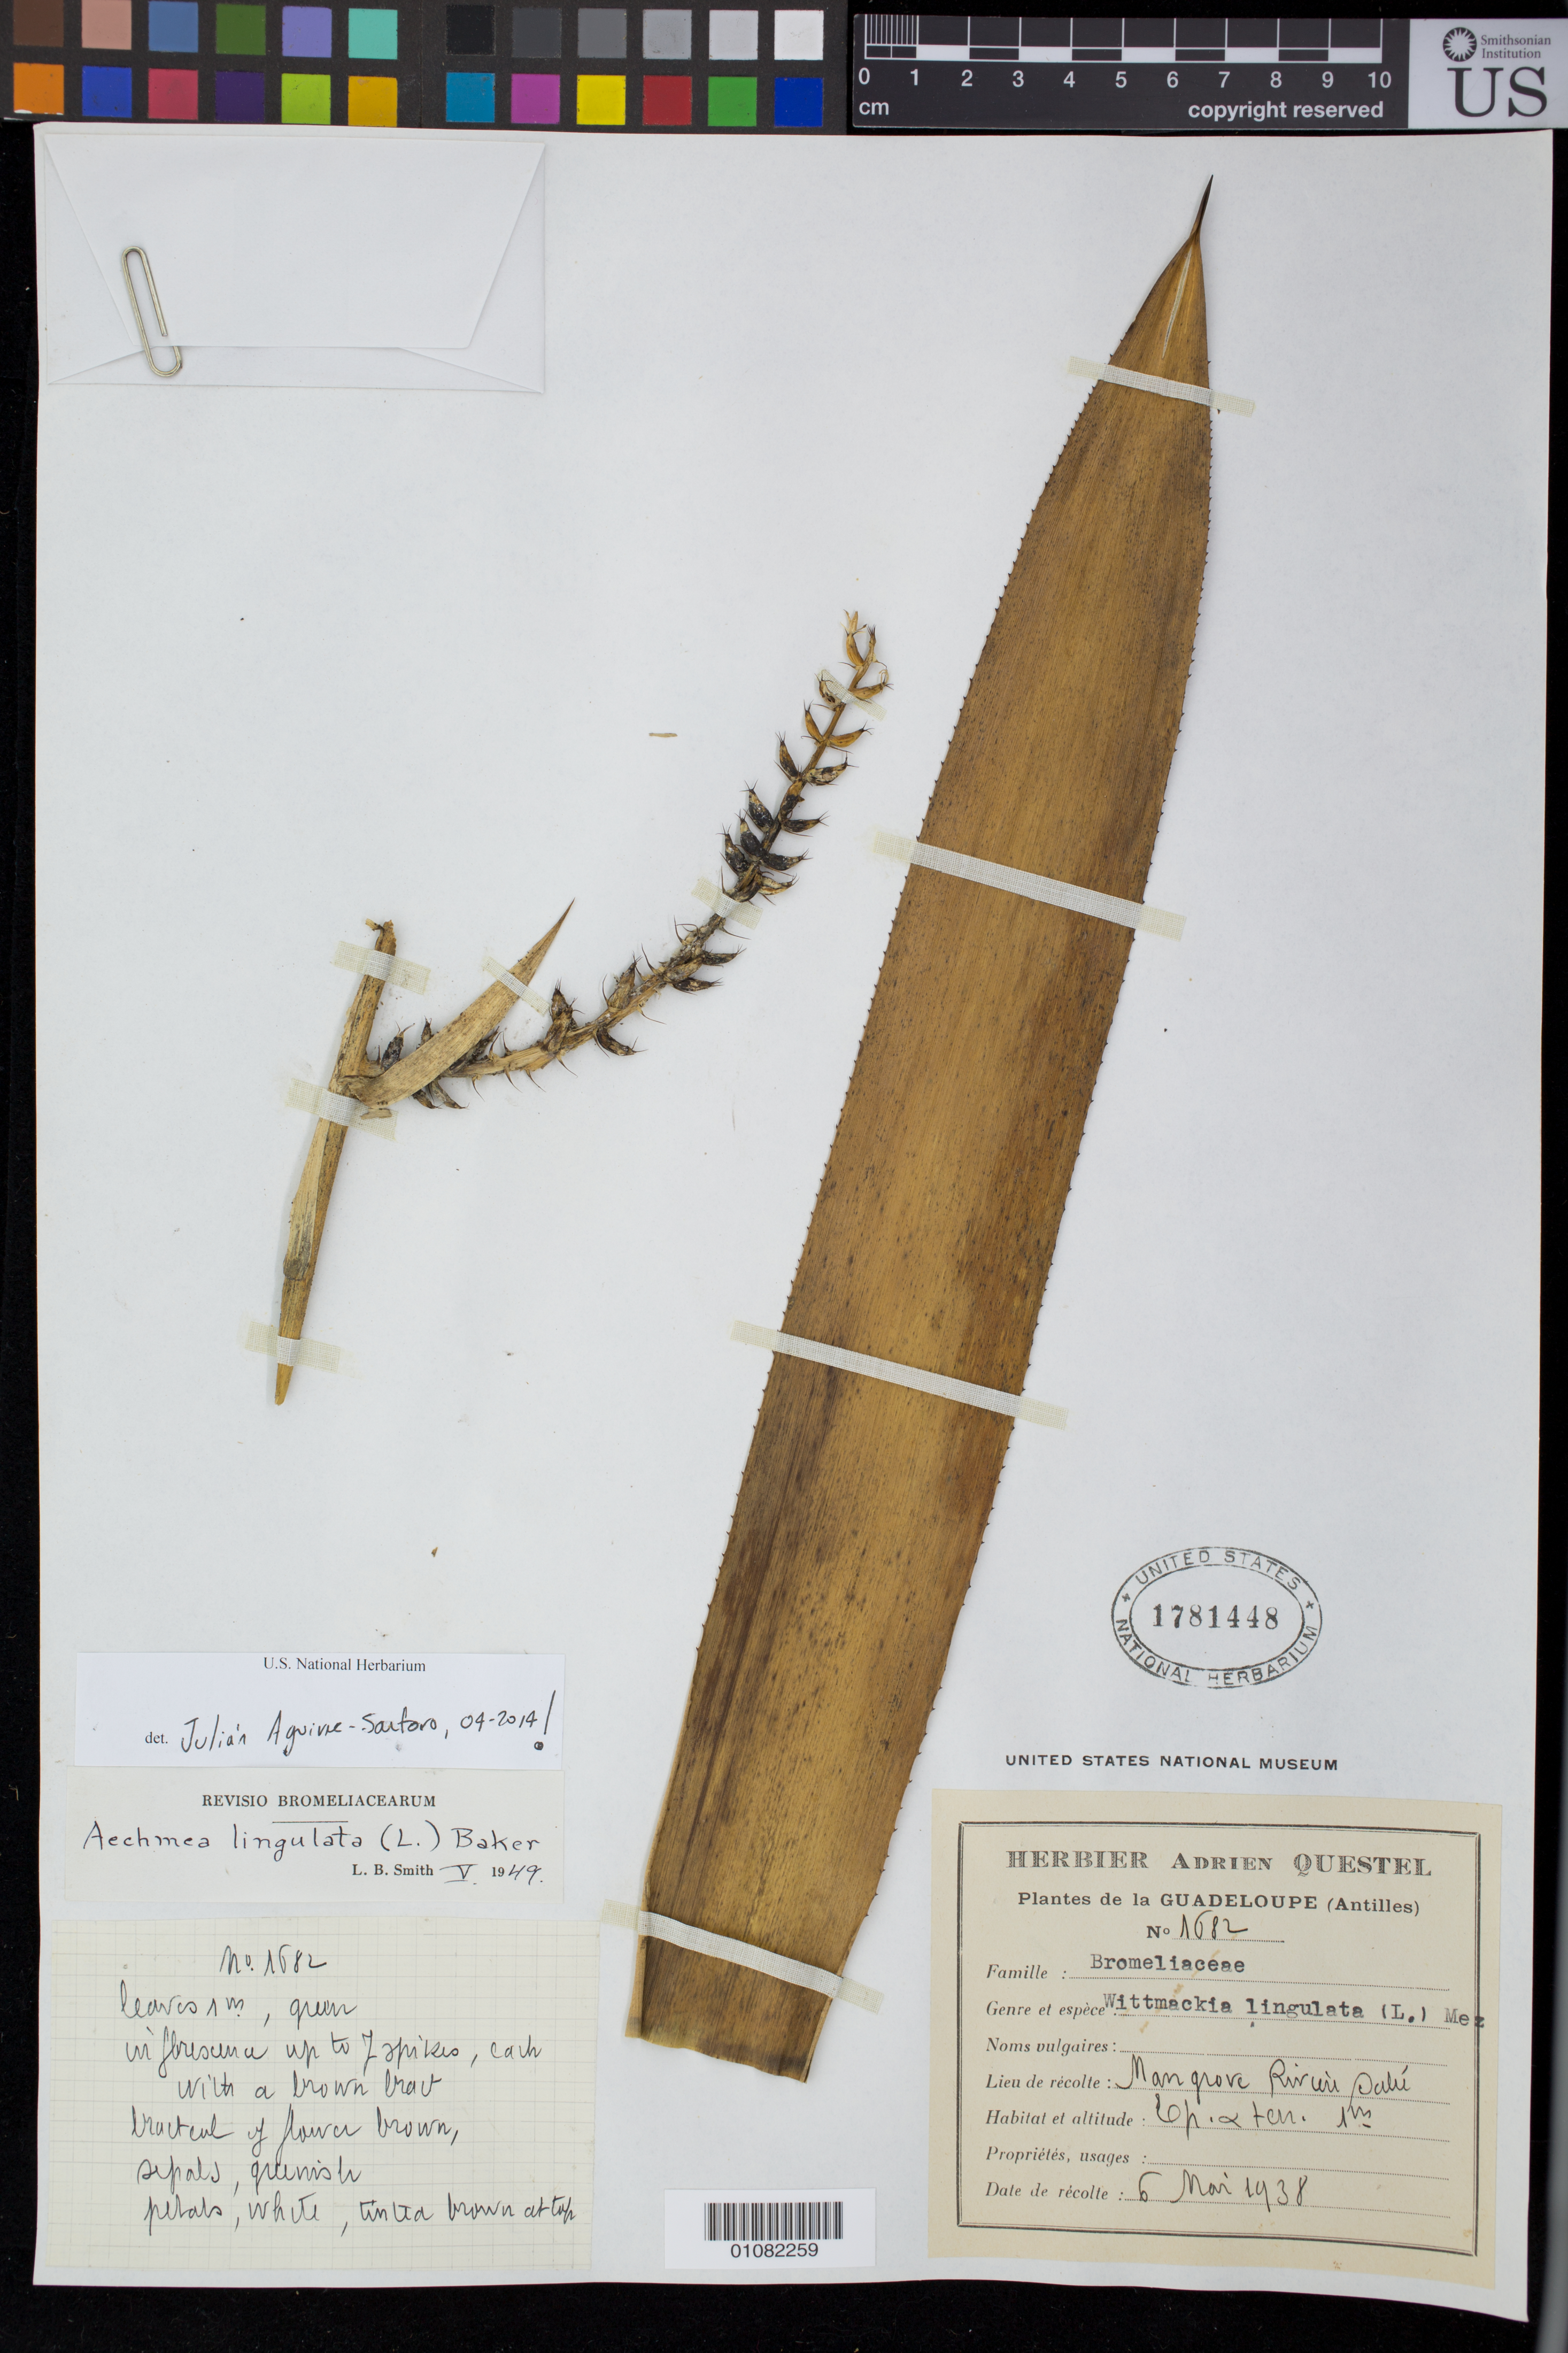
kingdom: Plantae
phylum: Tracheophyta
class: Liliopsida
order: Poales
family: Bromeliaceae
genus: Wittmackia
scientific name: Wittmackia lingulata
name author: (L.) Mez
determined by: Strong, Mark T., (BOT), Smithsonian Institution - National Museum of Natural History (UNITED STATES)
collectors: A. Questel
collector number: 1682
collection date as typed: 06 May 1938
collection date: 1938-05-06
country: Guadeloupe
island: Basse Terre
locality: Rivière Salée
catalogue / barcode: US 1781448